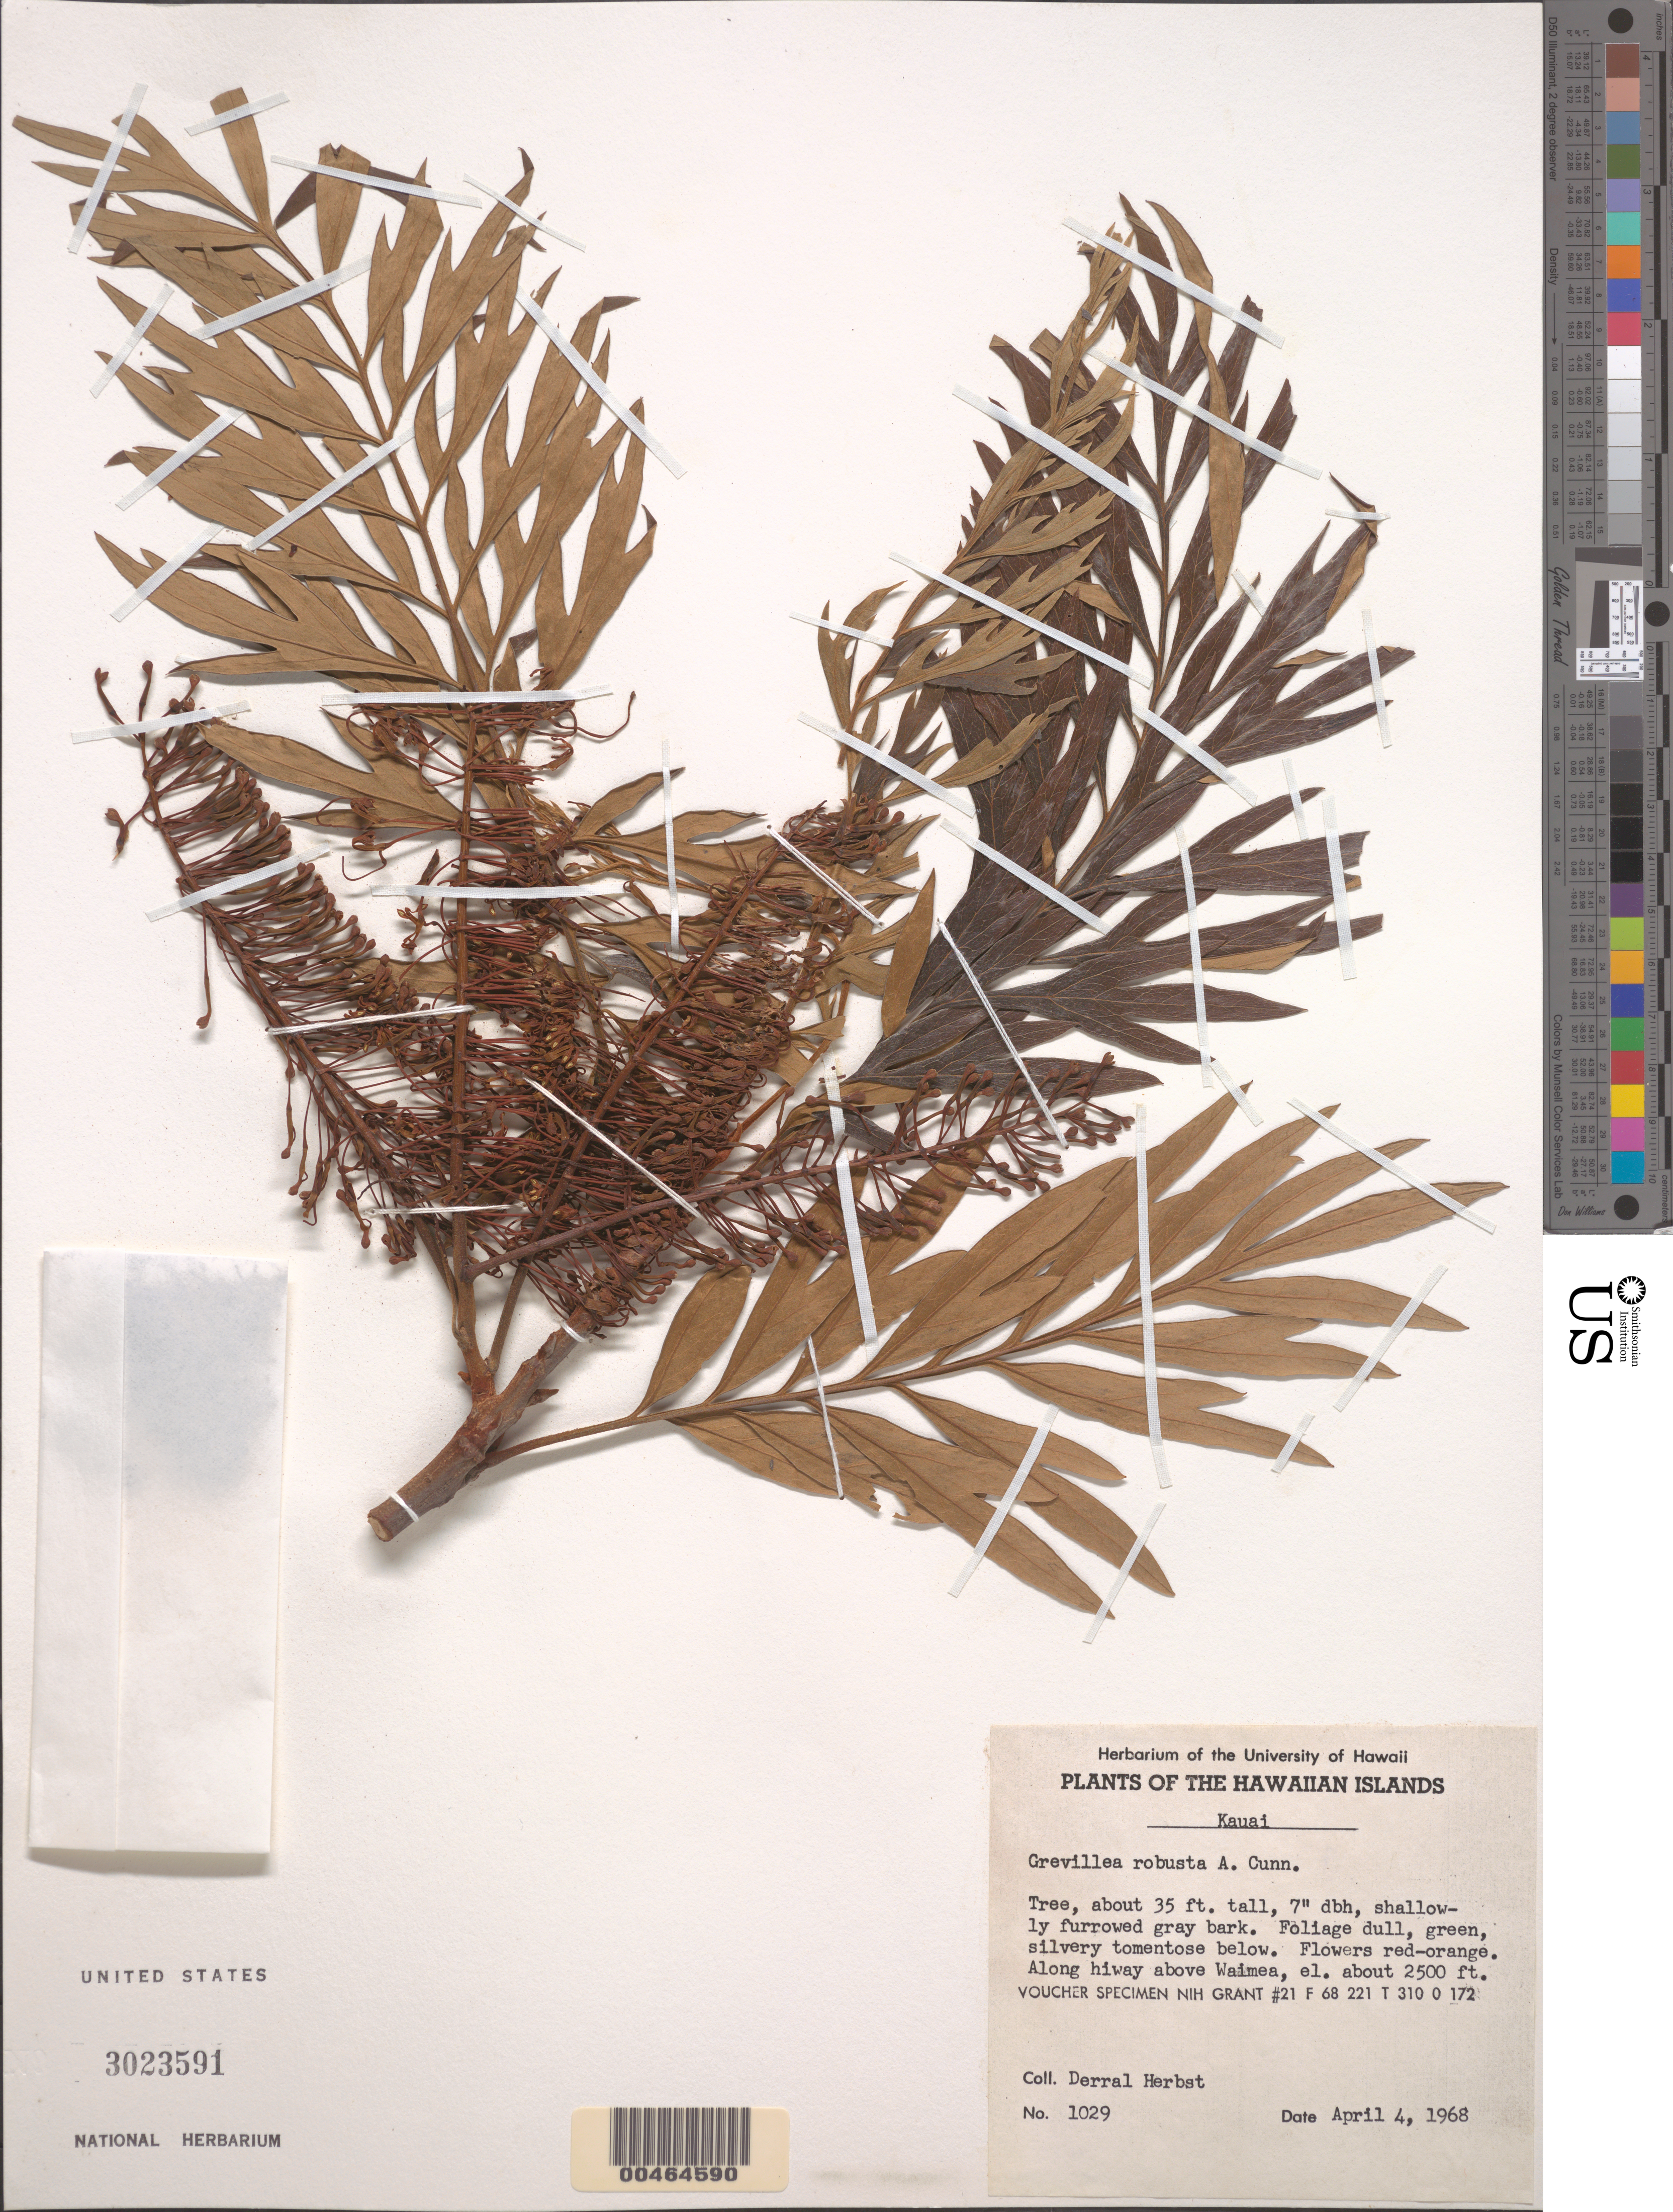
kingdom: Plantae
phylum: Tracheophyta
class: Magnoliopsida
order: Proteales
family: Proteaceae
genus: Grevillea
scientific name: Grevillea robusta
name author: A. Cunn.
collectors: D. R. Herbst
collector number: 1029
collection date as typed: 4 Apr 1968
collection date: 1968-04-04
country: United States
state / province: Hawaii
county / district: Kauai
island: Kaua'i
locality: Along highway above Waimea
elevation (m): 762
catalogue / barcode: US 3023591